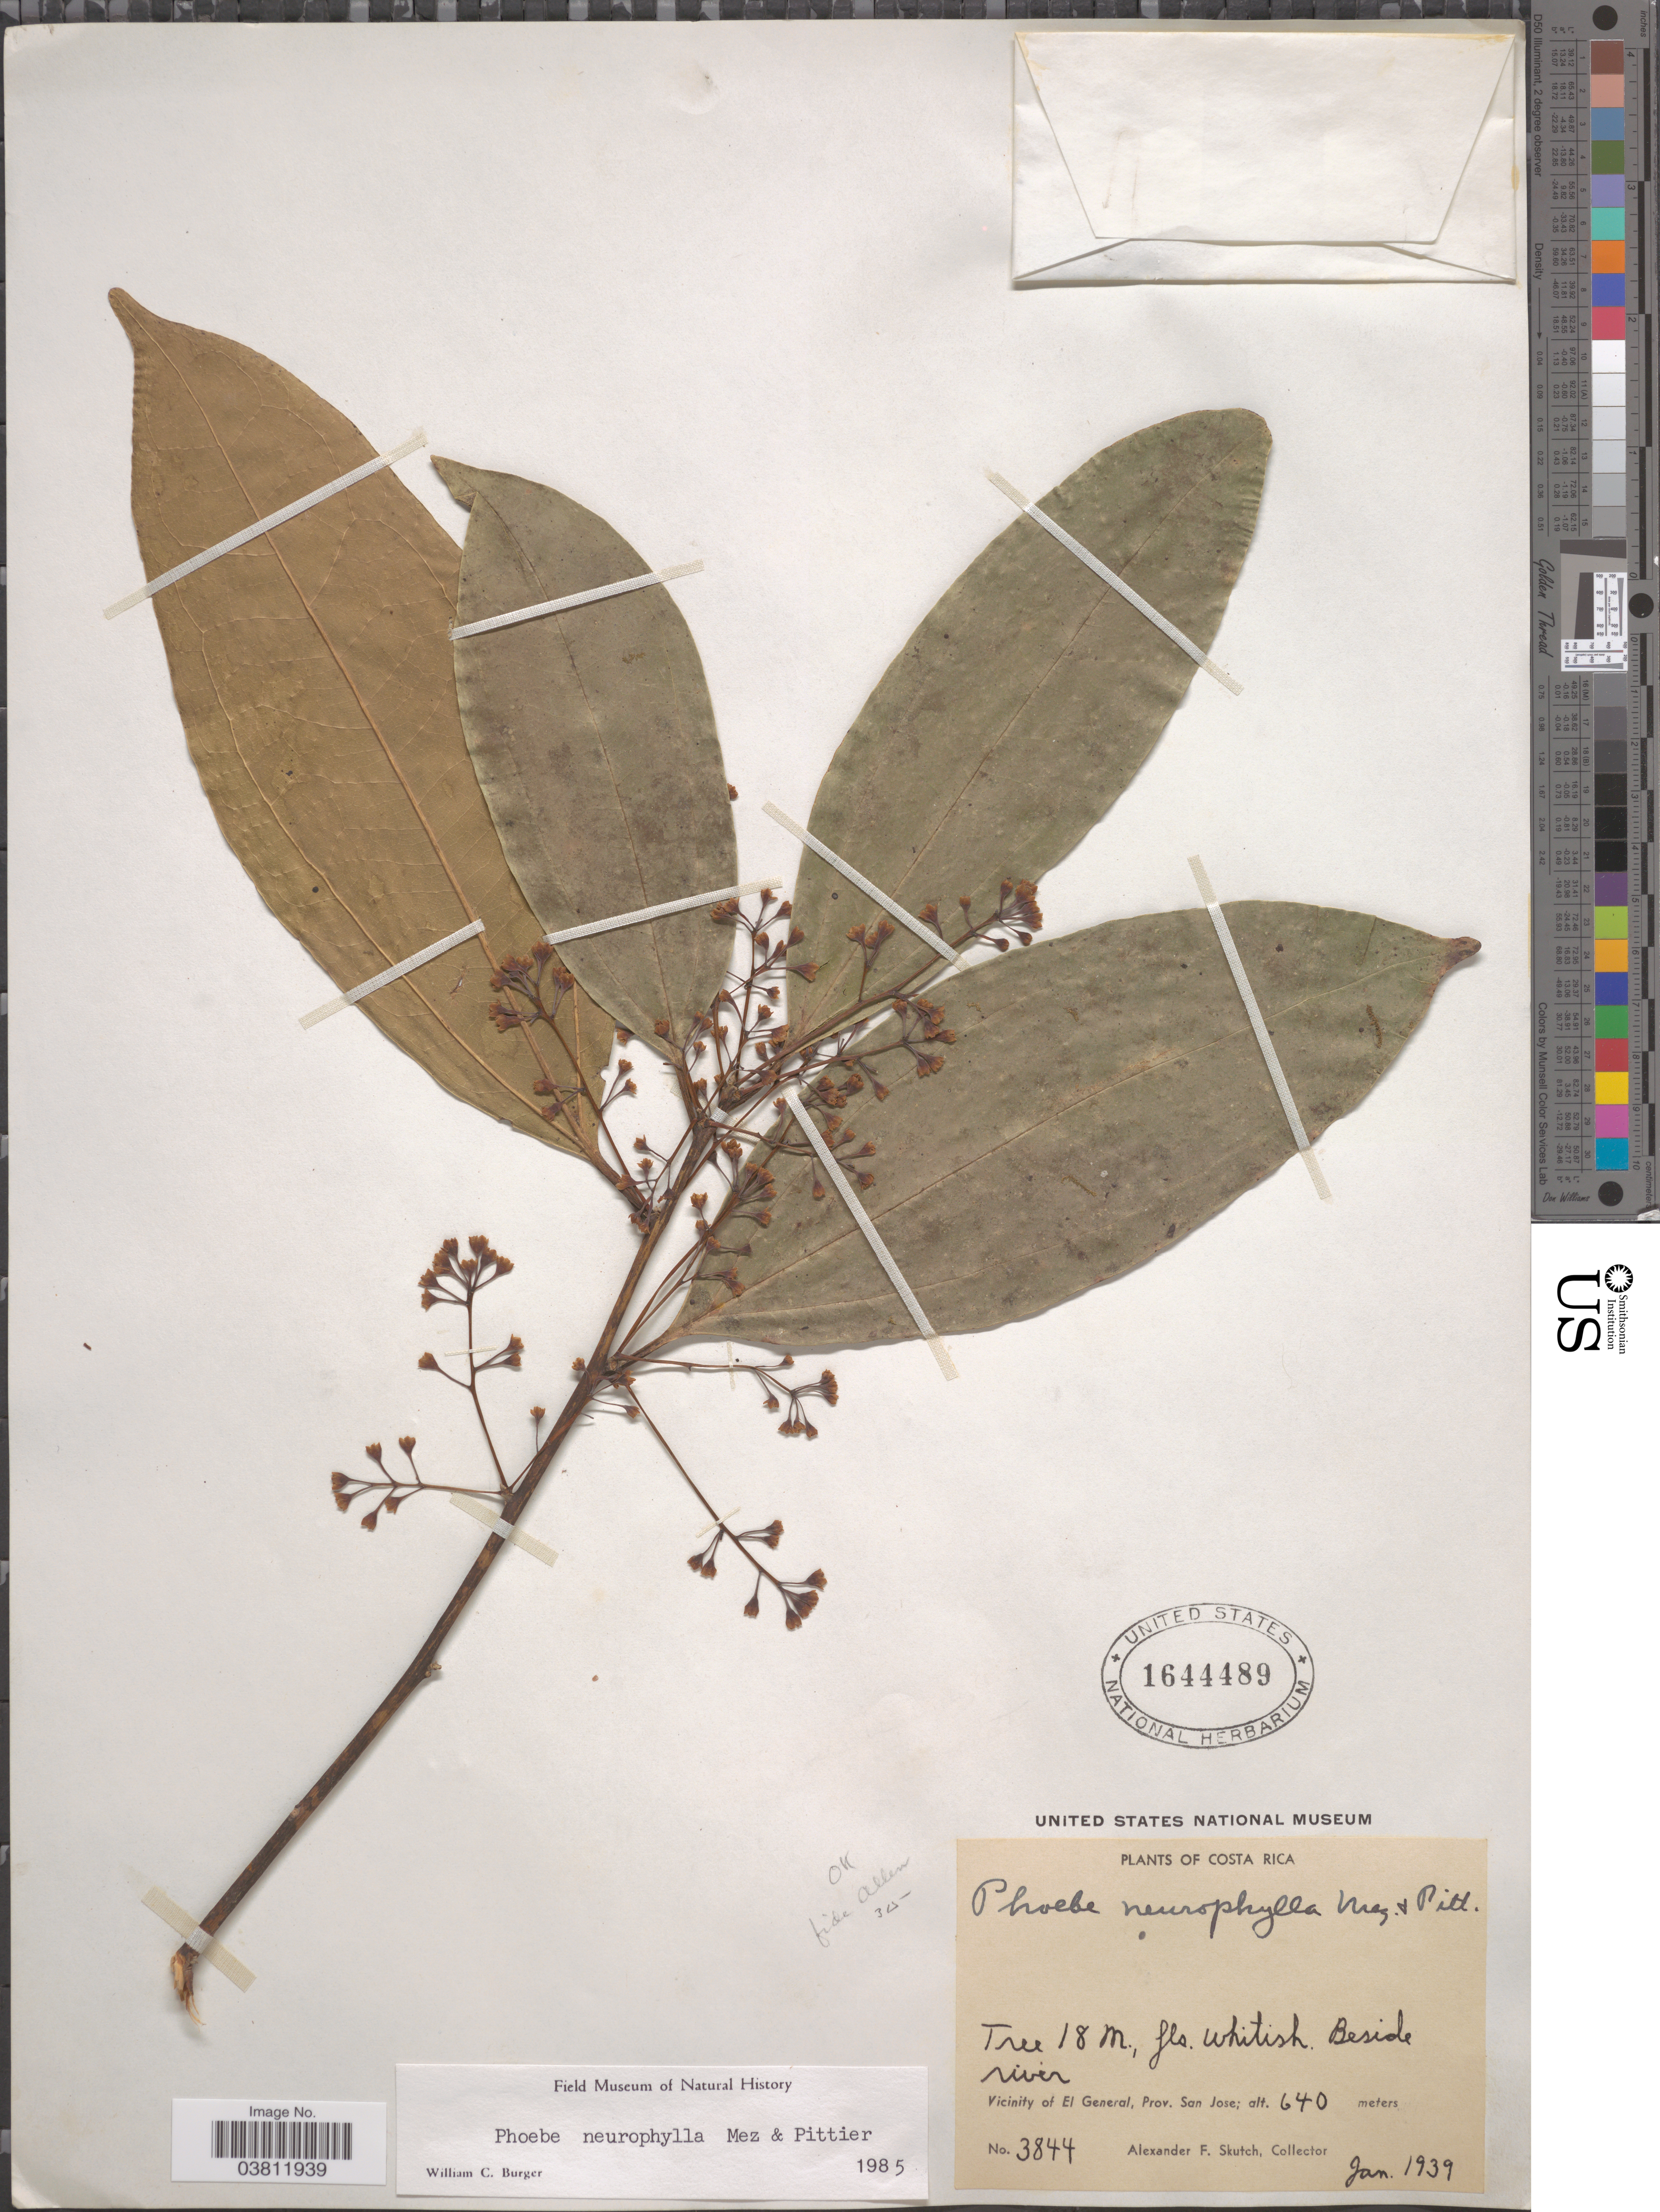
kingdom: Plantae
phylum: Tracheophyta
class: Magnoliopsida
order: Laurales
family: Lauraceae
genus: Phoebe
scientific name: Phoebe neurophylla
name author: Mez & Pittier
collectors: A. F. Skutch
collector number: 3844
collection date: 1939-01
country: Costa Rica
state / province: San José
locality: Beside river. Vicinity of El General.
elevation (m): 640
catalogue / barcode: US 1644489